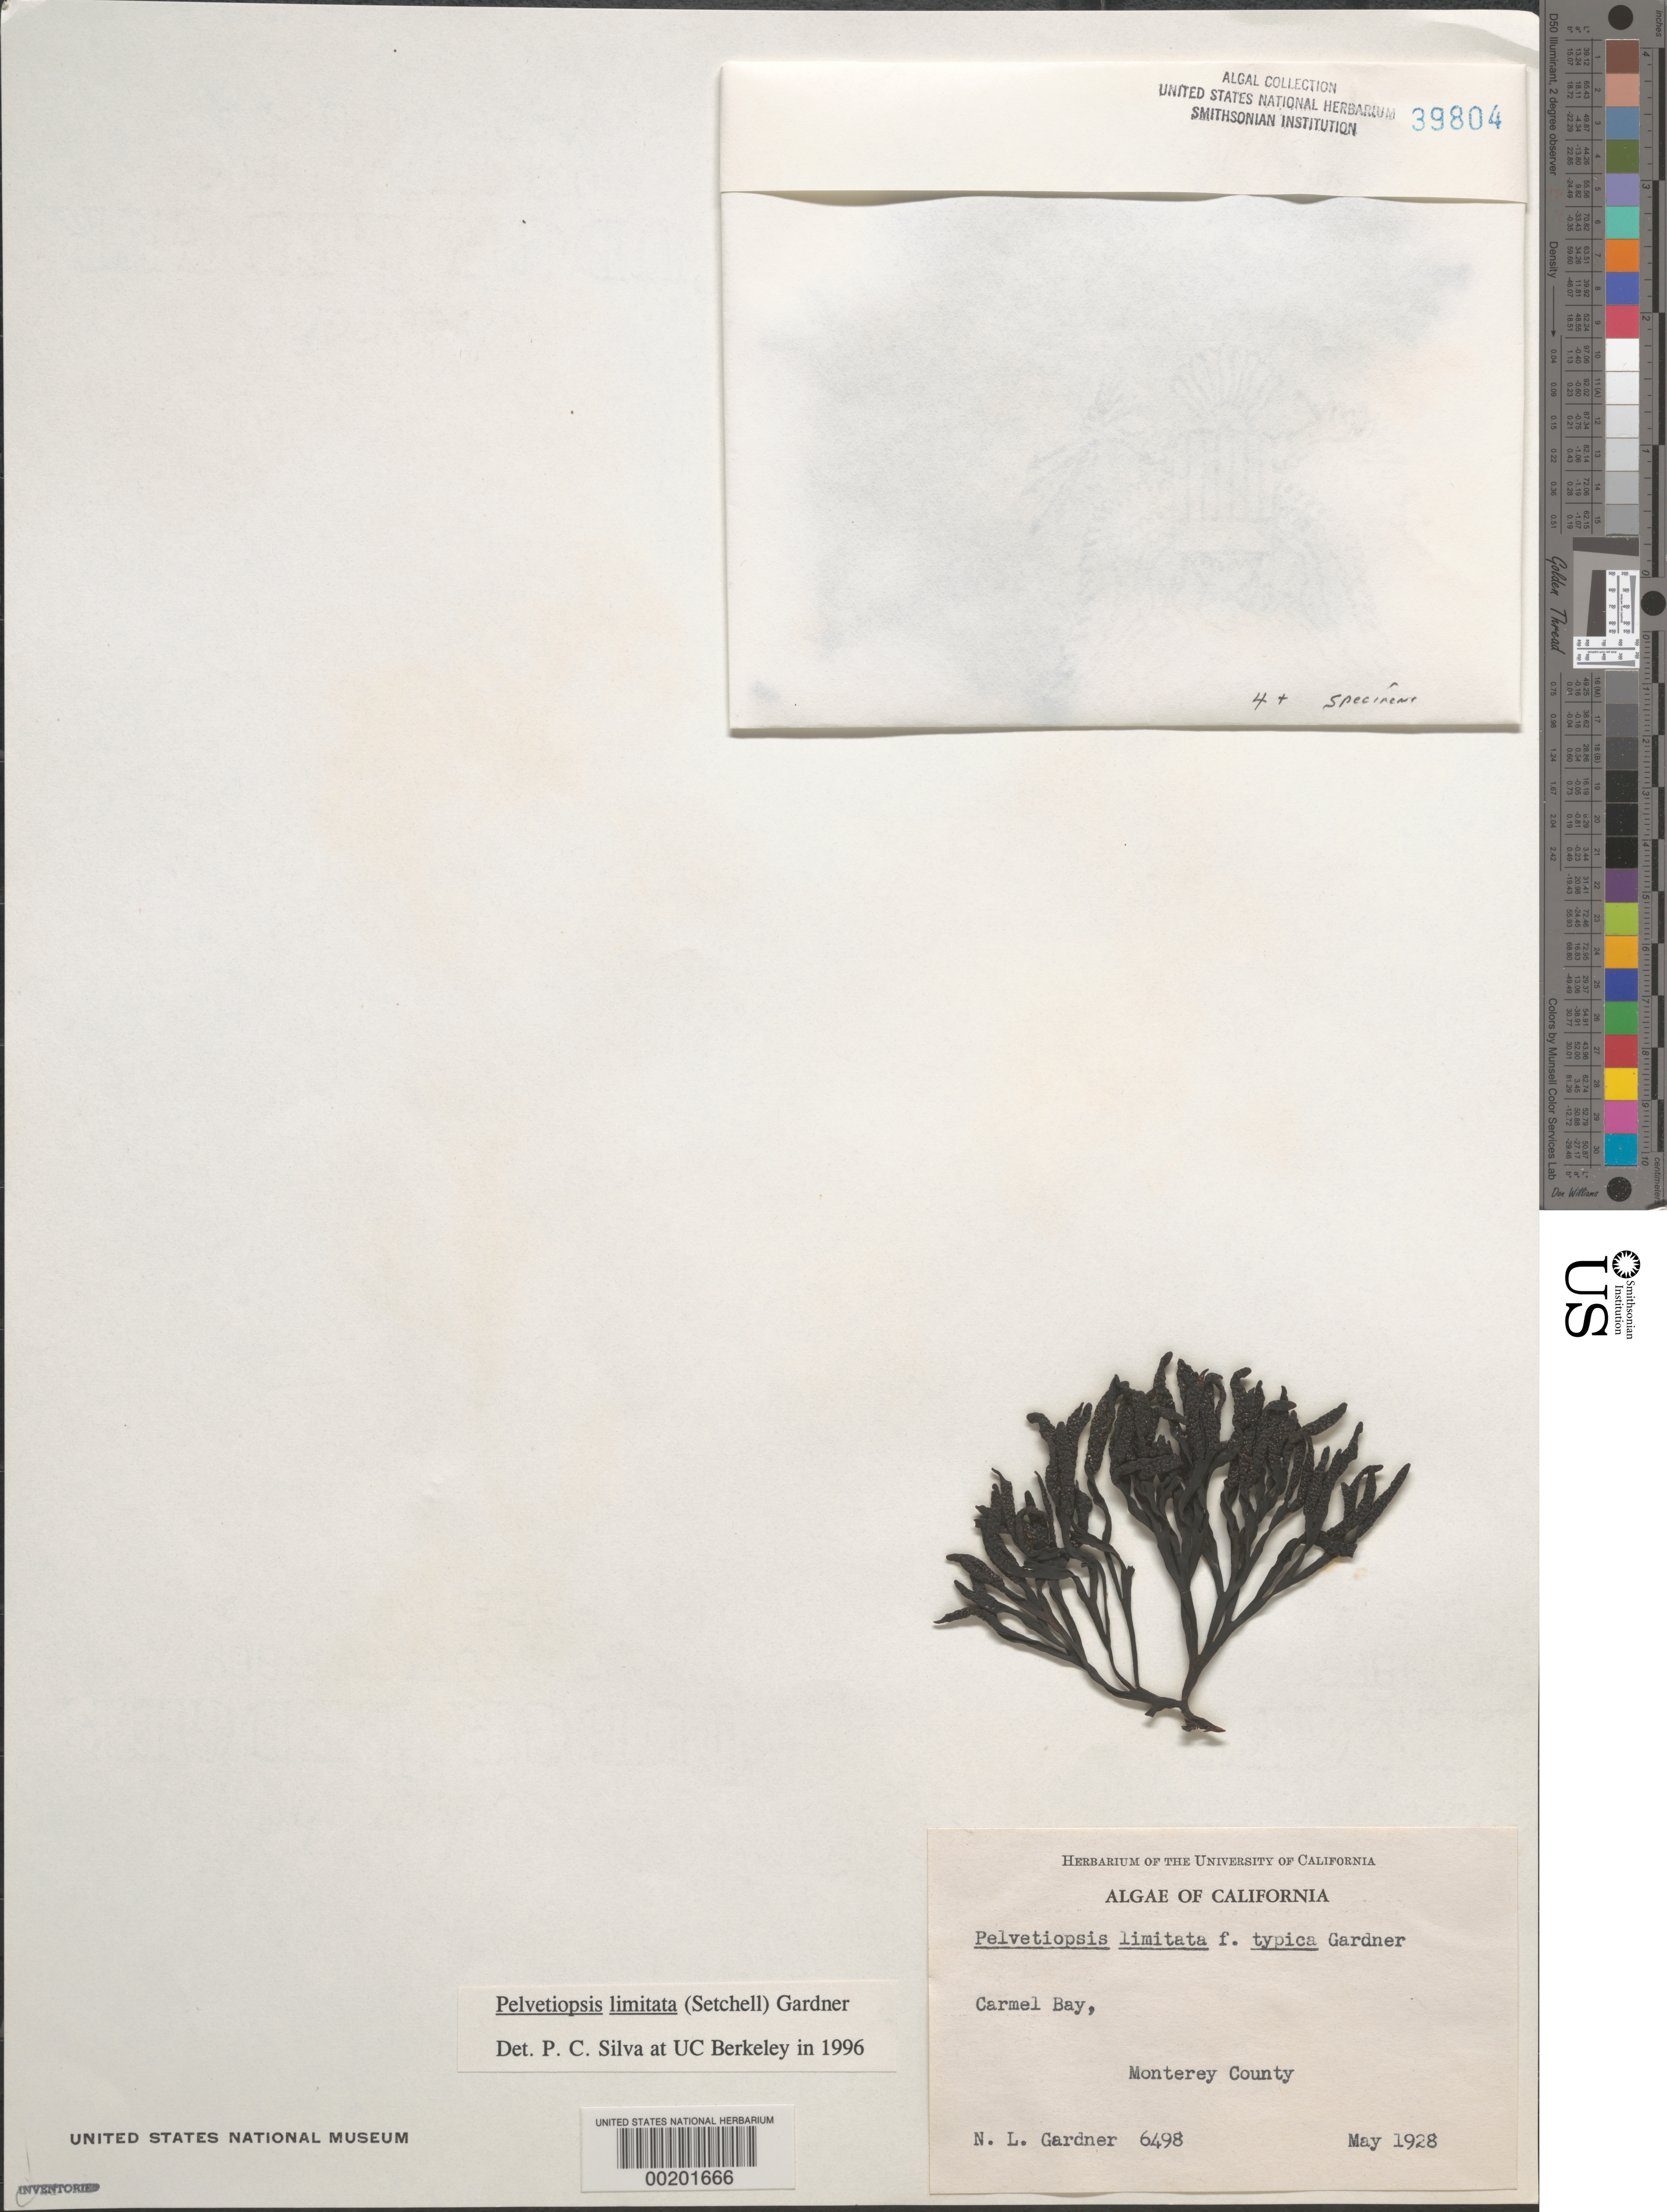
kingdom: Chromista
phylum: Ochrophyta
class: Phaeophyceae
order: Fucales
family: Fucaceae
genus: Pelvetiopsis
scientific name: Pelvetiopsis limitata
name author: N.L. Gardner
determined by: Silva, P. C.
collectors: N. Gardner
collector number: NLG 6498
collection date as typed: May 1928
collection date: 1928-05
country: United States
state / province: California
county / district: Monterey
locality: Carmel Bay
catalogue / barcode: US 39804